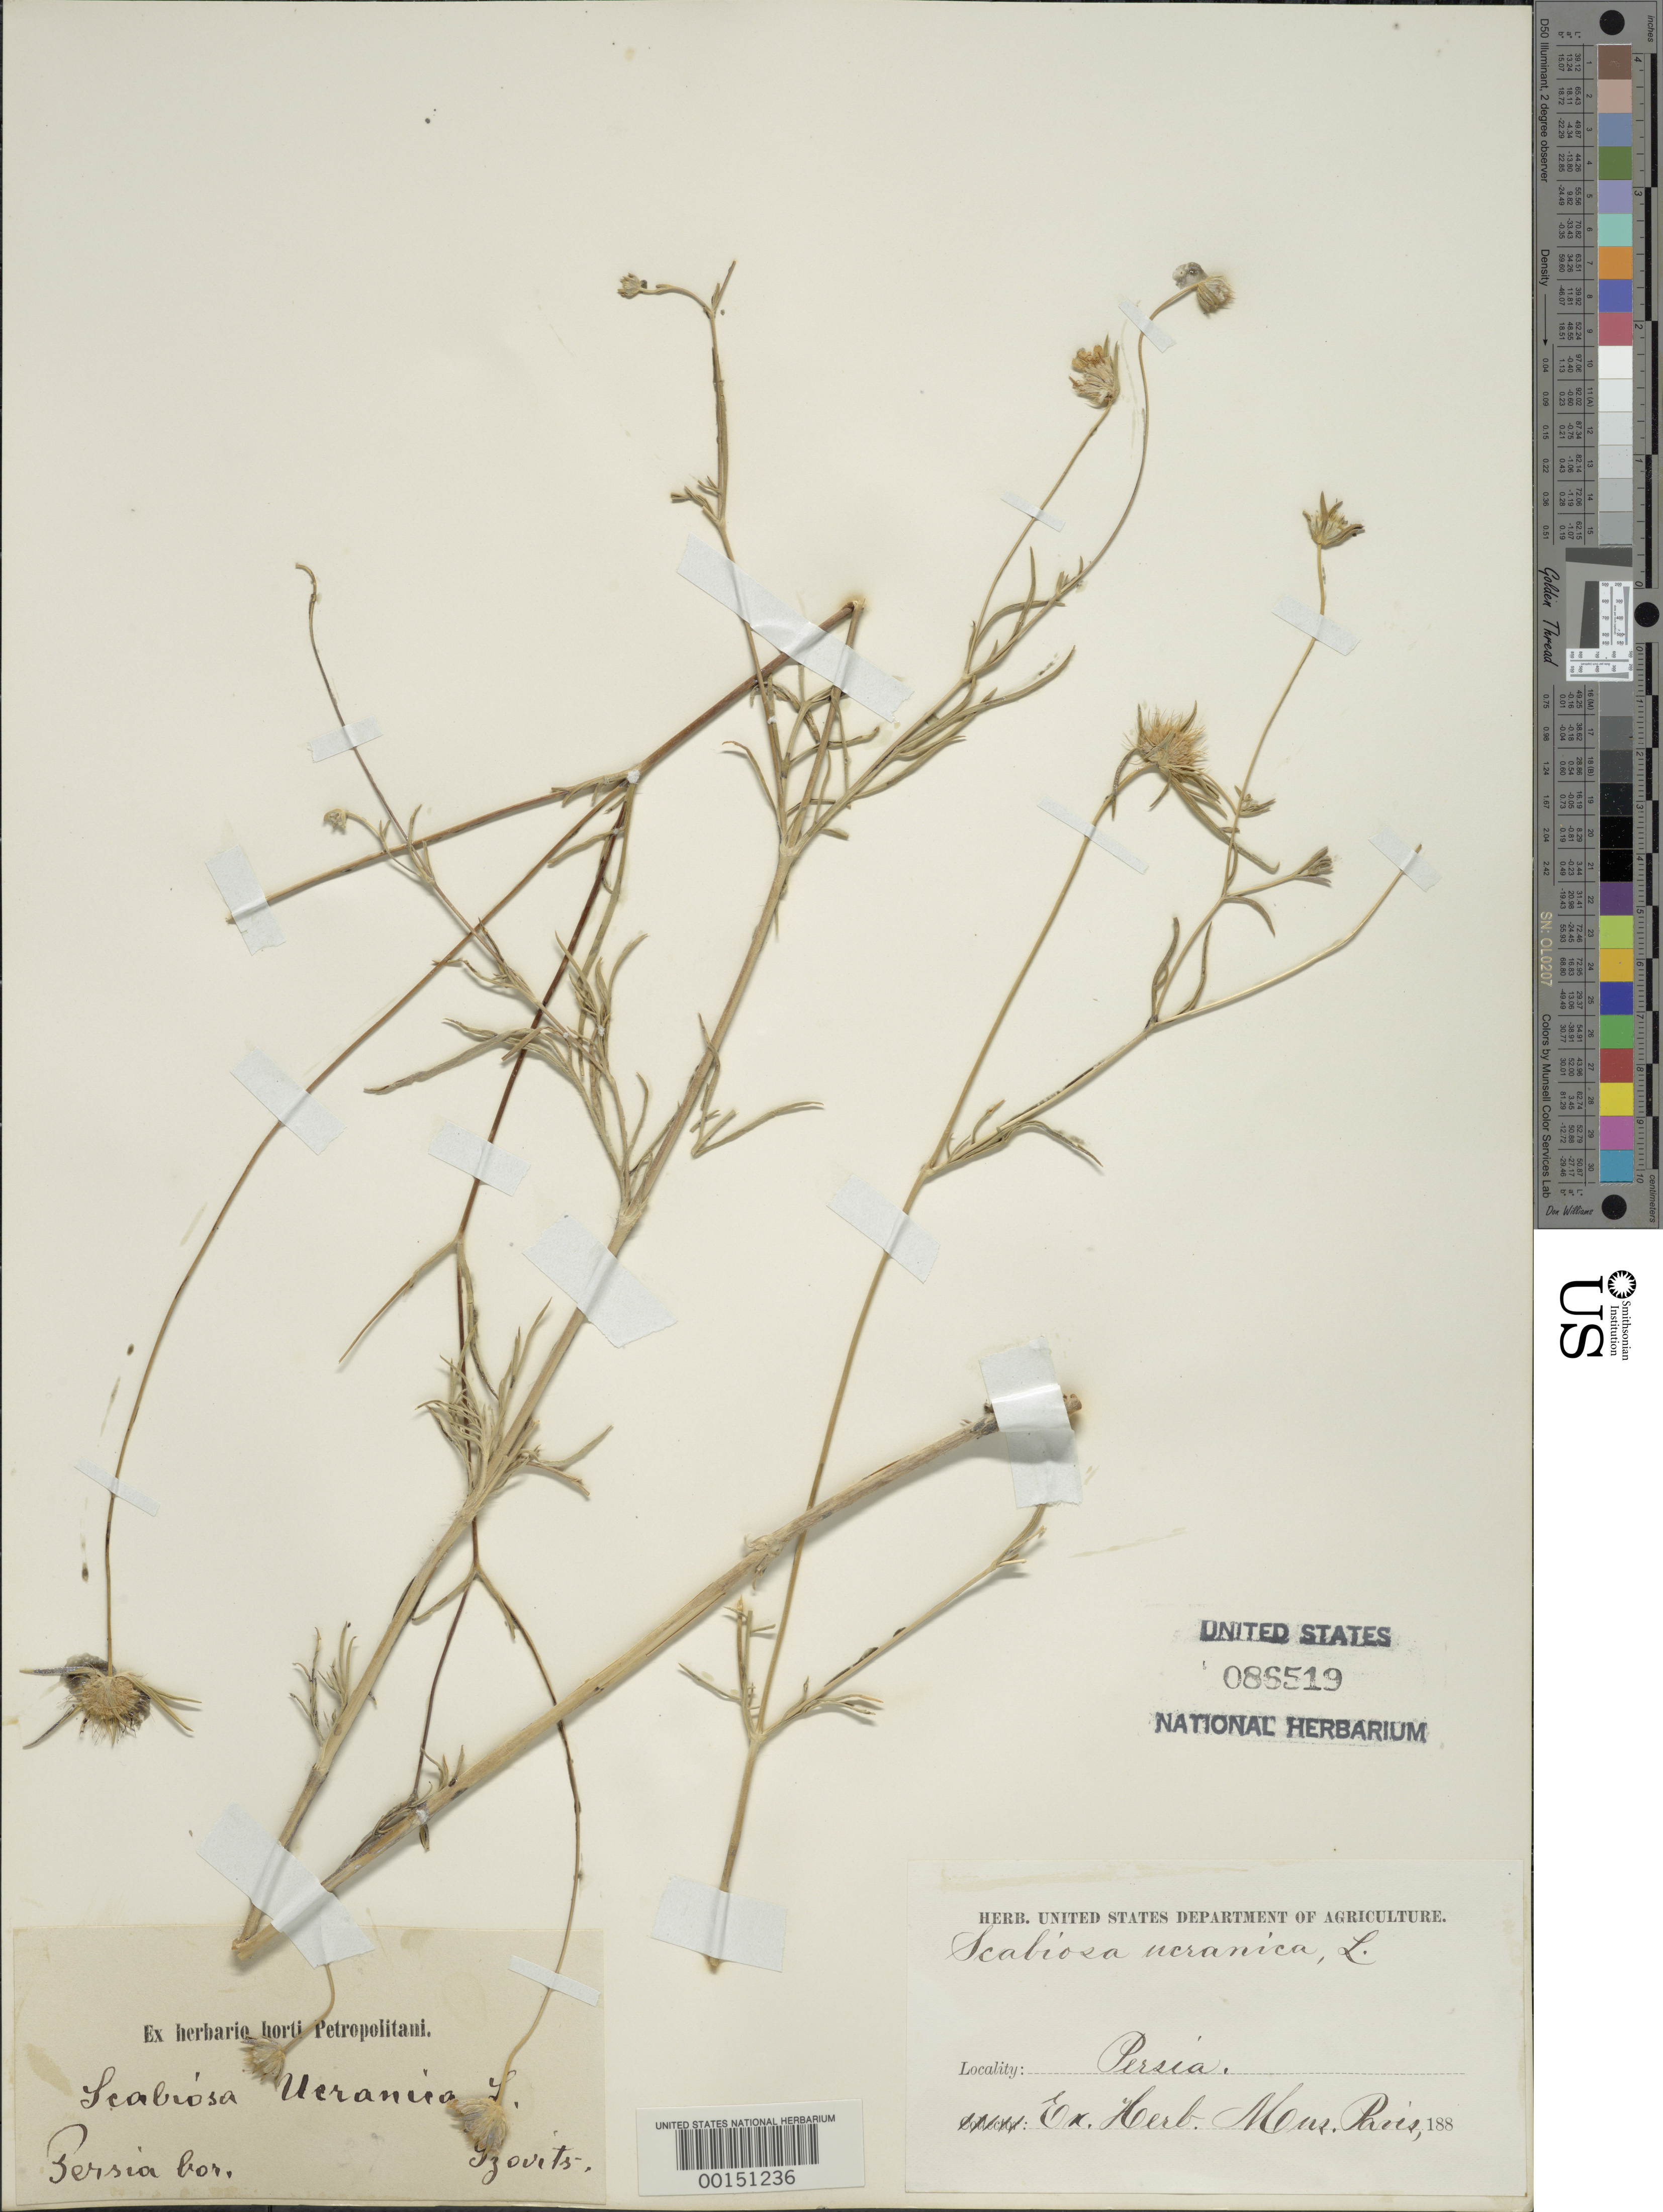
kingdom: Plantae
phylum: Tracheophyta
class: Magnoliopsida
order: Dipsacales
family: Caprifoliaceae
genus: Scabiosa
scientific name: Scabiosa ucranica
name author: L.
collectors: J. Szovits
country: Iran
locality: (Persia)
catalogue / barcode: US 86519